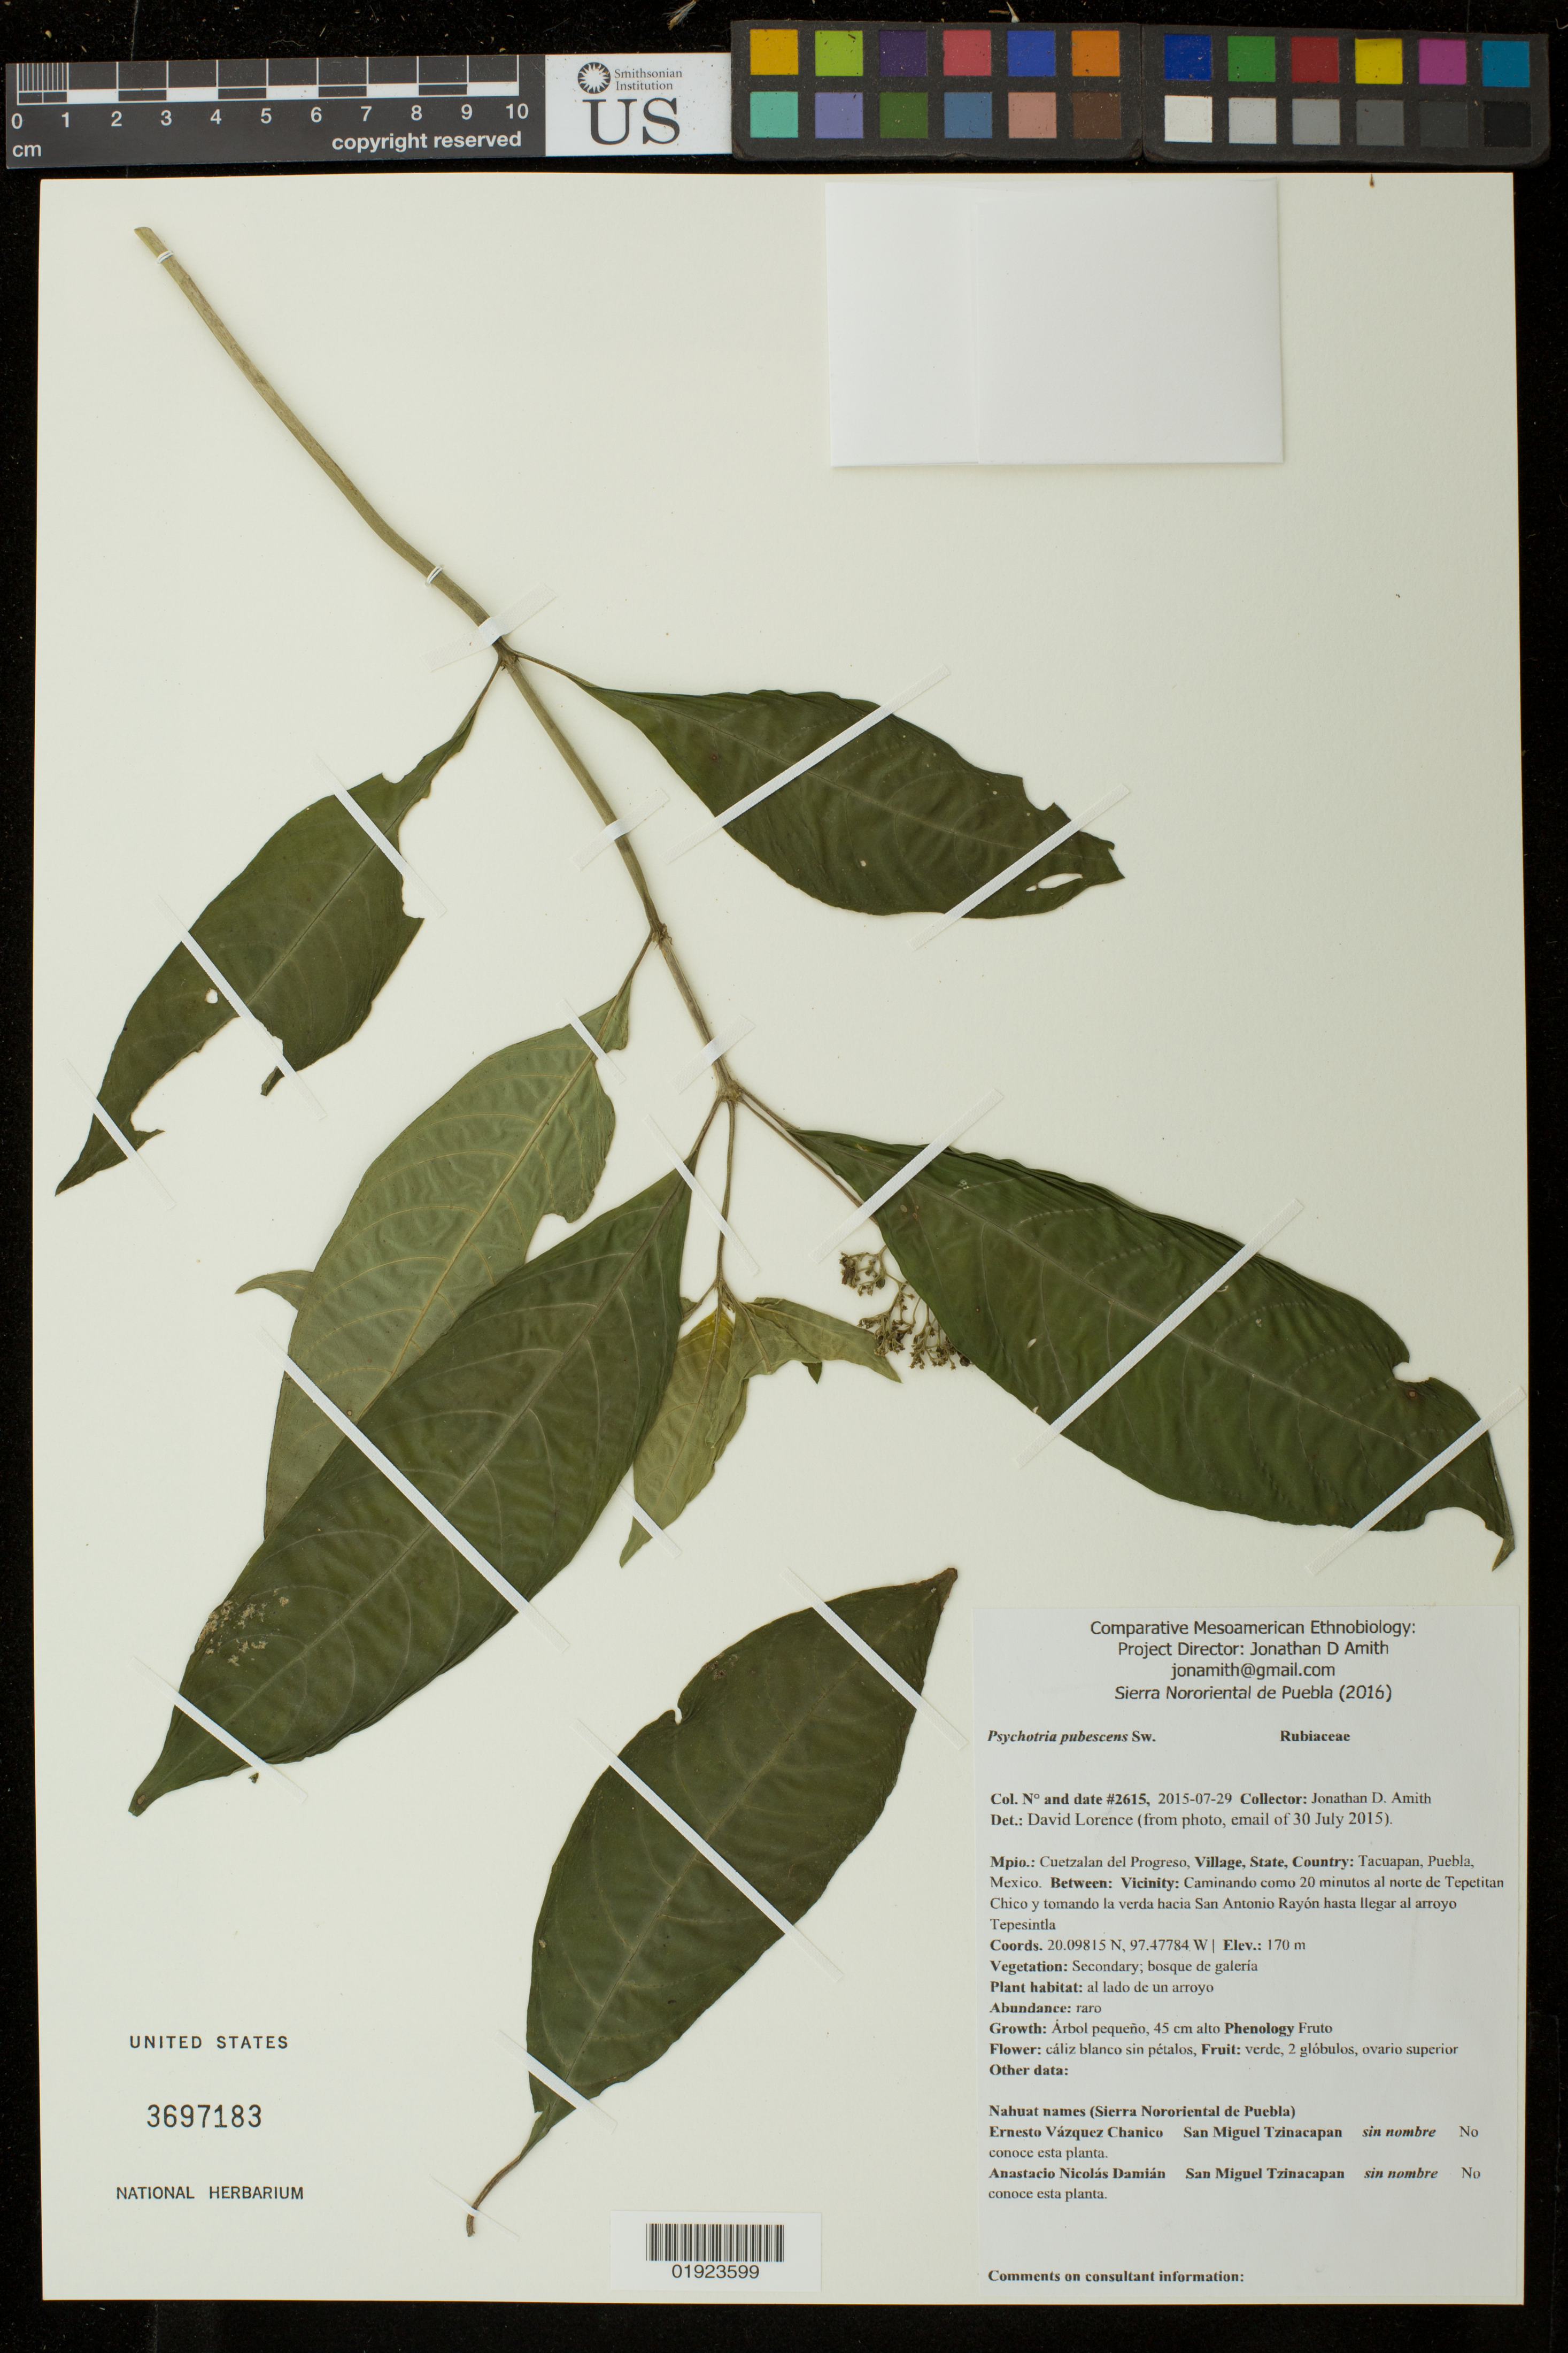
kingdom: Plantae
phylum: Tracheophyta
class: Magnoliopsida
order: Gentianales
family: Rubiaceae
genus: Psychotria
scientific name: Psychotria pubescens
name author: Sw.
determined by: Lorence, D.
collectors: J. D. Amith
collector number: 2615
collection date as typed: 2015-07-29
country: Mexico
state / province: Puebla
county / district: Cuetzalan del Progreso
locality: Tacuapan, Puebla, Mexico, Caminando como 20 minutos al norte de Tepetitan Chico y tomando la verda hacia San Antonio Rayon hasta Ilegar al arroyo Tepesintla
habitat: Secondary; bosque de galeria, al lado de un arroyo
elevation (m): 170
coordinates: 20.09815N, 97.47784W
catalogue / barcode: US 3697183